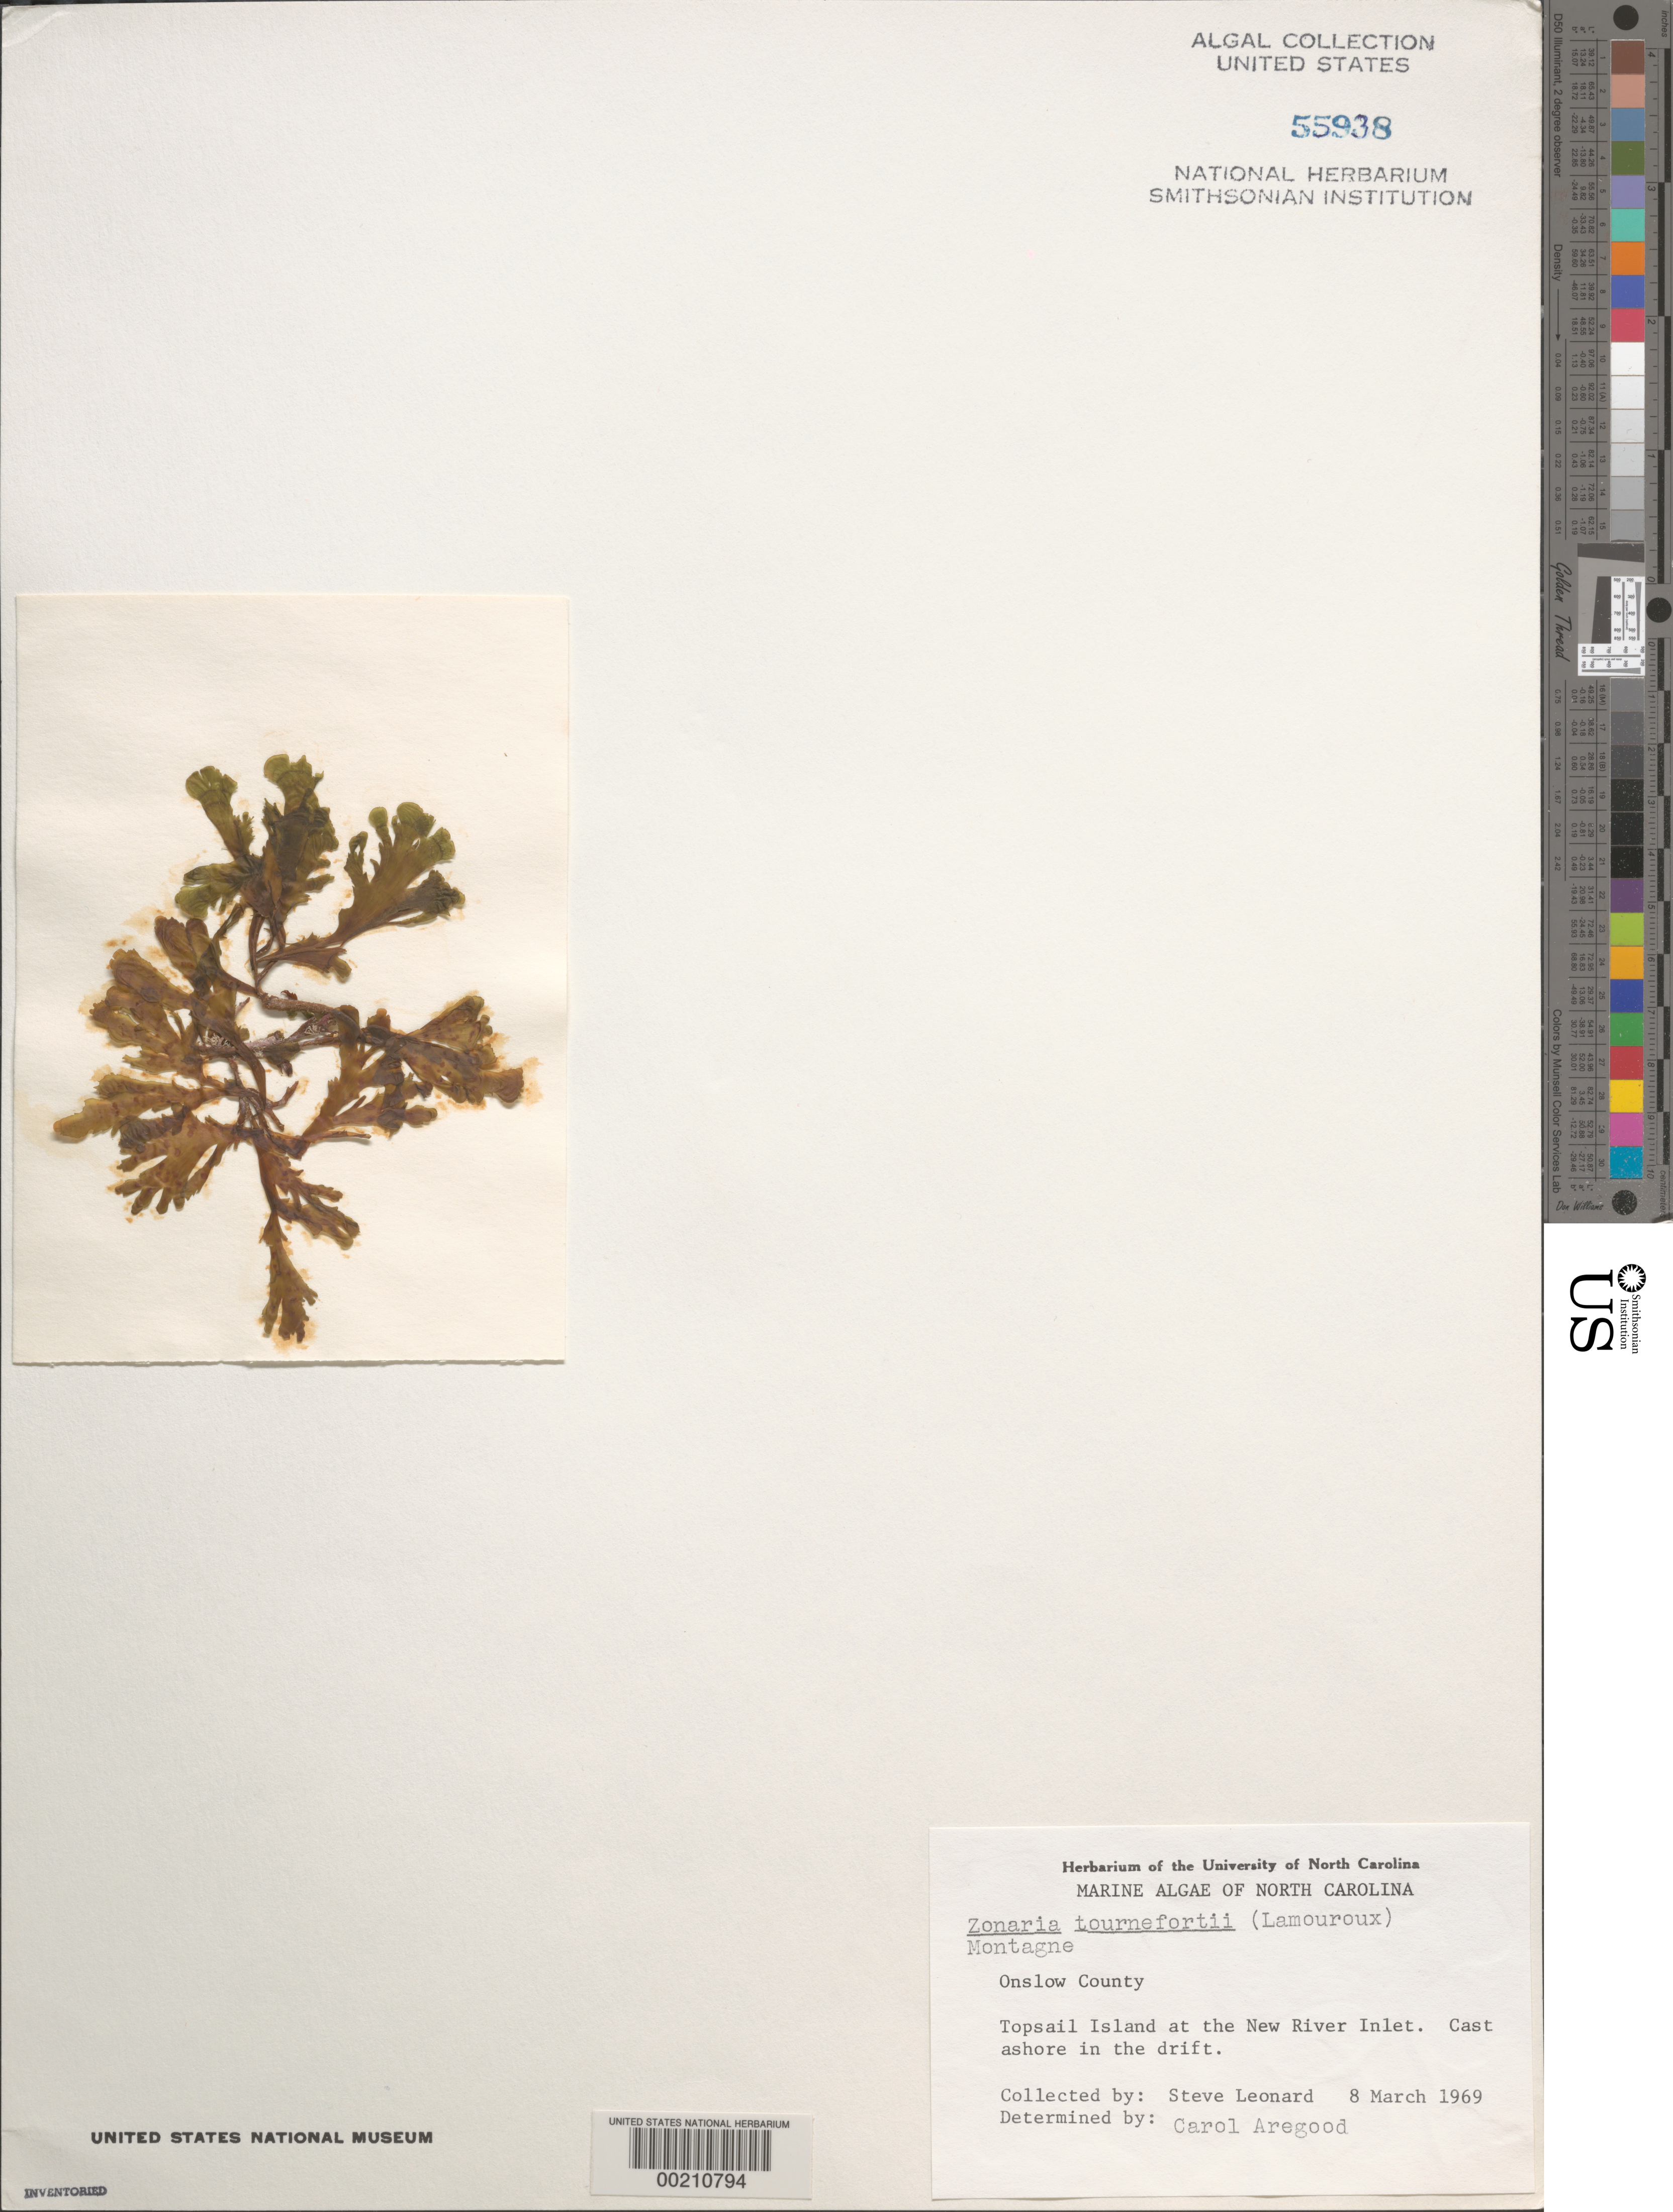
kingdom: Chromista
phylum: Ochrophyta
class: Phaeophyceae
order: Dictyotales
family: Dictyotaceae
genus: Zonaria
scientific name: Zonaria tournefortii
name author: (J.V.Lamouroux) Mont.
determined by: Aregood, C. C.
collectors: S. Leonard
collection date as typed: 08 May 1969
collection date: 1969-05-08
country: United States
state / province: North Carolina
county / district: Onslow County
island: Topsail Island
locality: New River Inlet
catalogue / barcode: US 55938